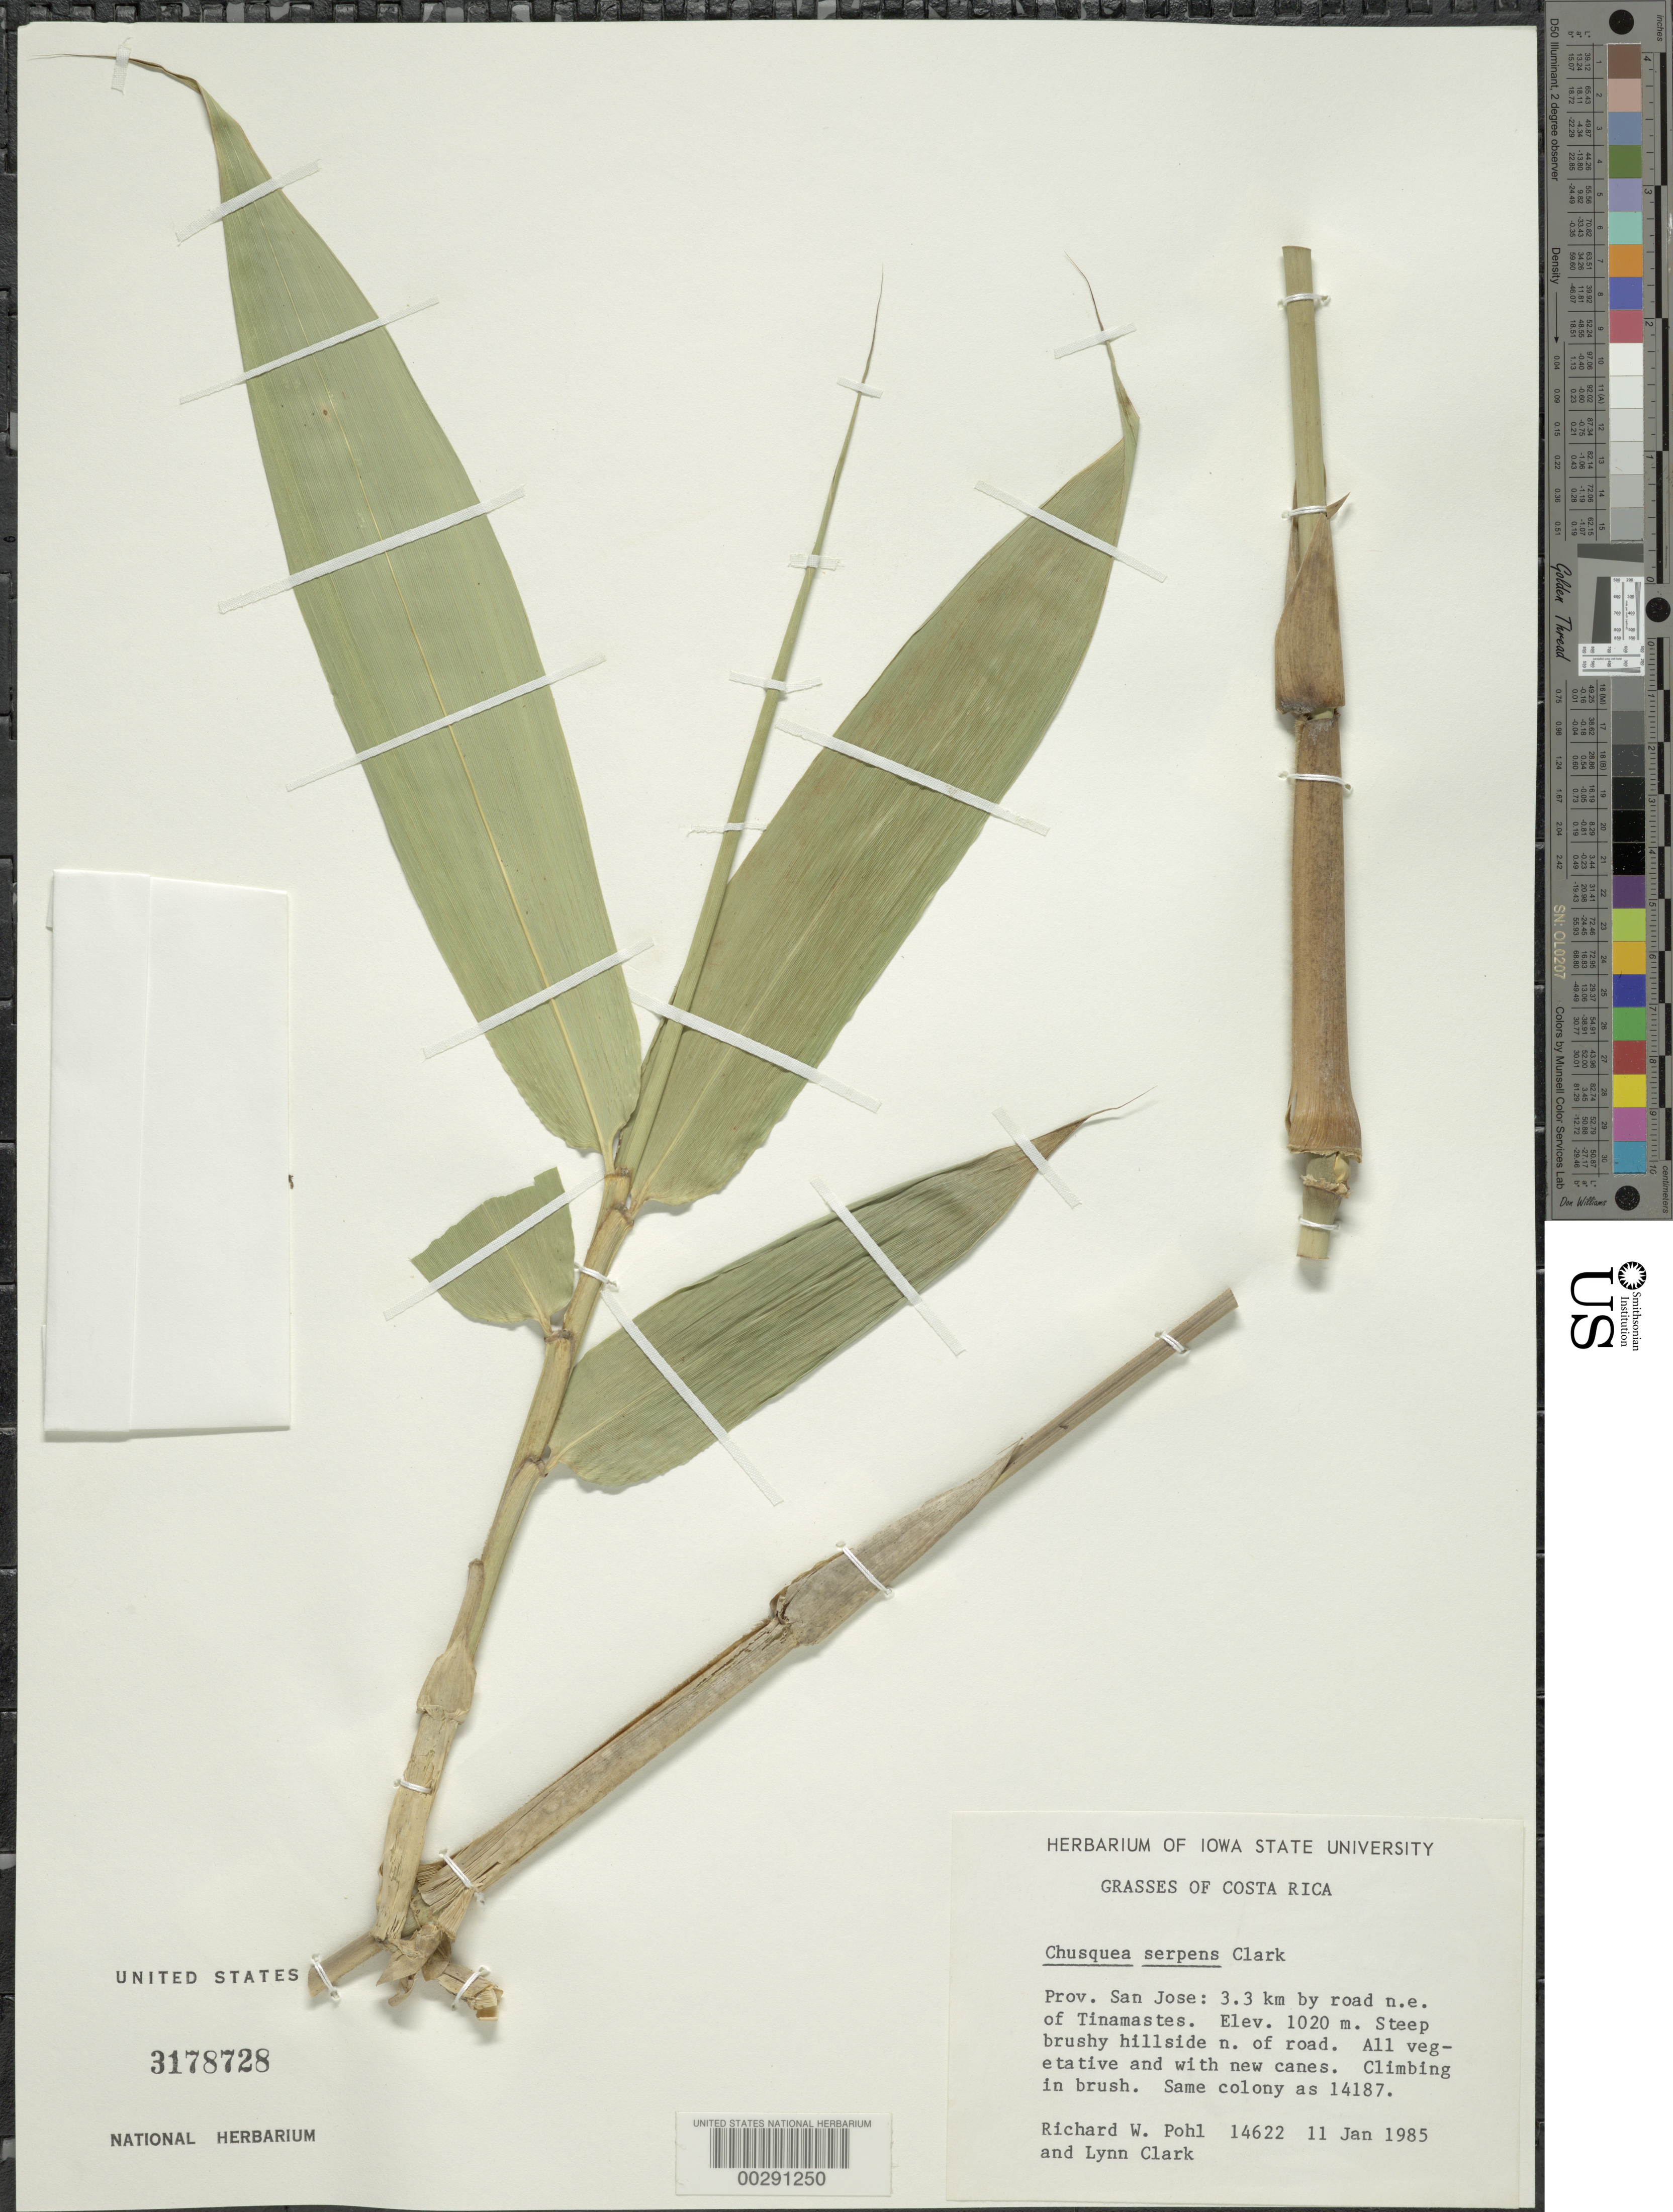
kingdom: Plantae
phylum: Tracheophyta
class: Liliopsida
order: Poales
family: Poaceae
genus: Chusquea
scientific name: Chusquea serpens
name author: L.G. Clark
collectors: R. W. Pohl & L. G. Clark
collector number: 14622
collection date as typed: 11 Jan 1985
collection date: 1985-01-11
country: Costa Rica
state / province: San José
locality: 3.3 km by road ne of tinamastes, n of road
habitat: Steep brushy hillside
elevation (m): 1020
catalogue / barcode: US 3178728